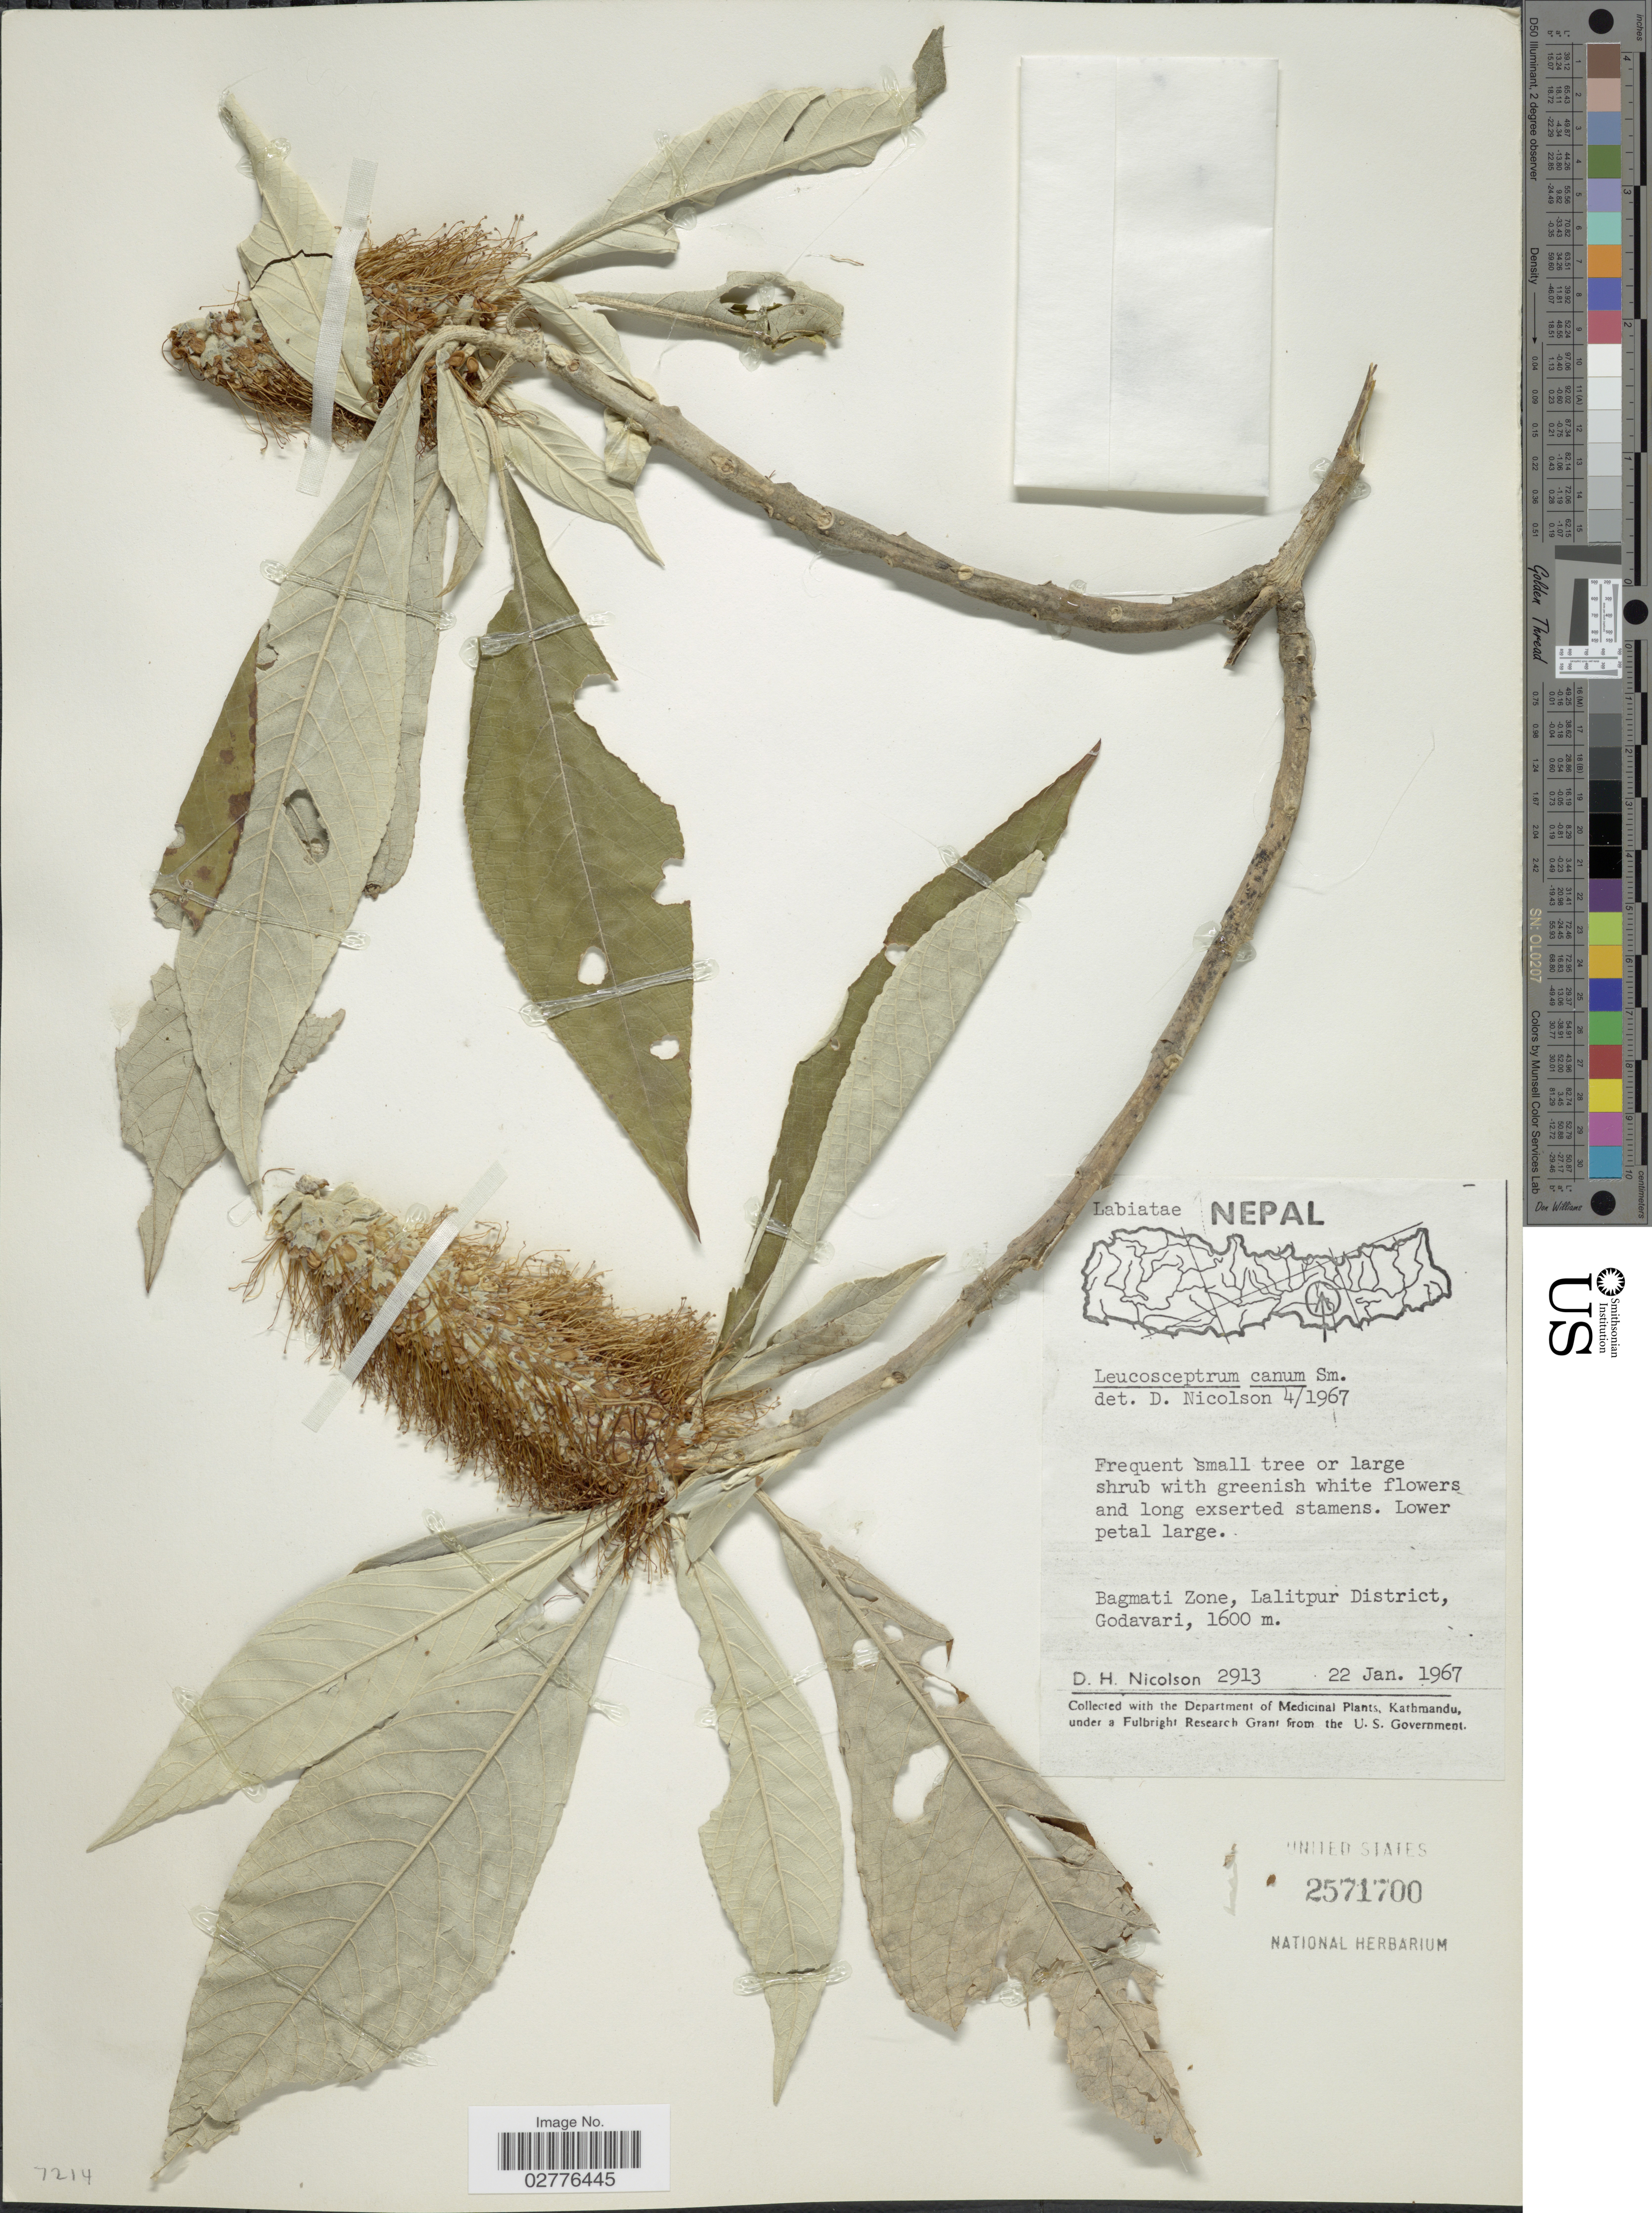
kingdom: Plantae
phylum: Tracheophyta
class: Magnoliopsida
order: Lamiales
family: Lamiaceae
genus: Leucosceptrum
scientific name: Leucosceptrum canum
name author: Sm.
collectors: D. H. Nicolson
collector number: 2913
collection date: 1967-01-22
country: Nepal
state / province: Bagmati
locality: Bagmati Zone, Lalitpur District, Godavari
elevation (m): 1600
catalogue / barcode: US 2571700